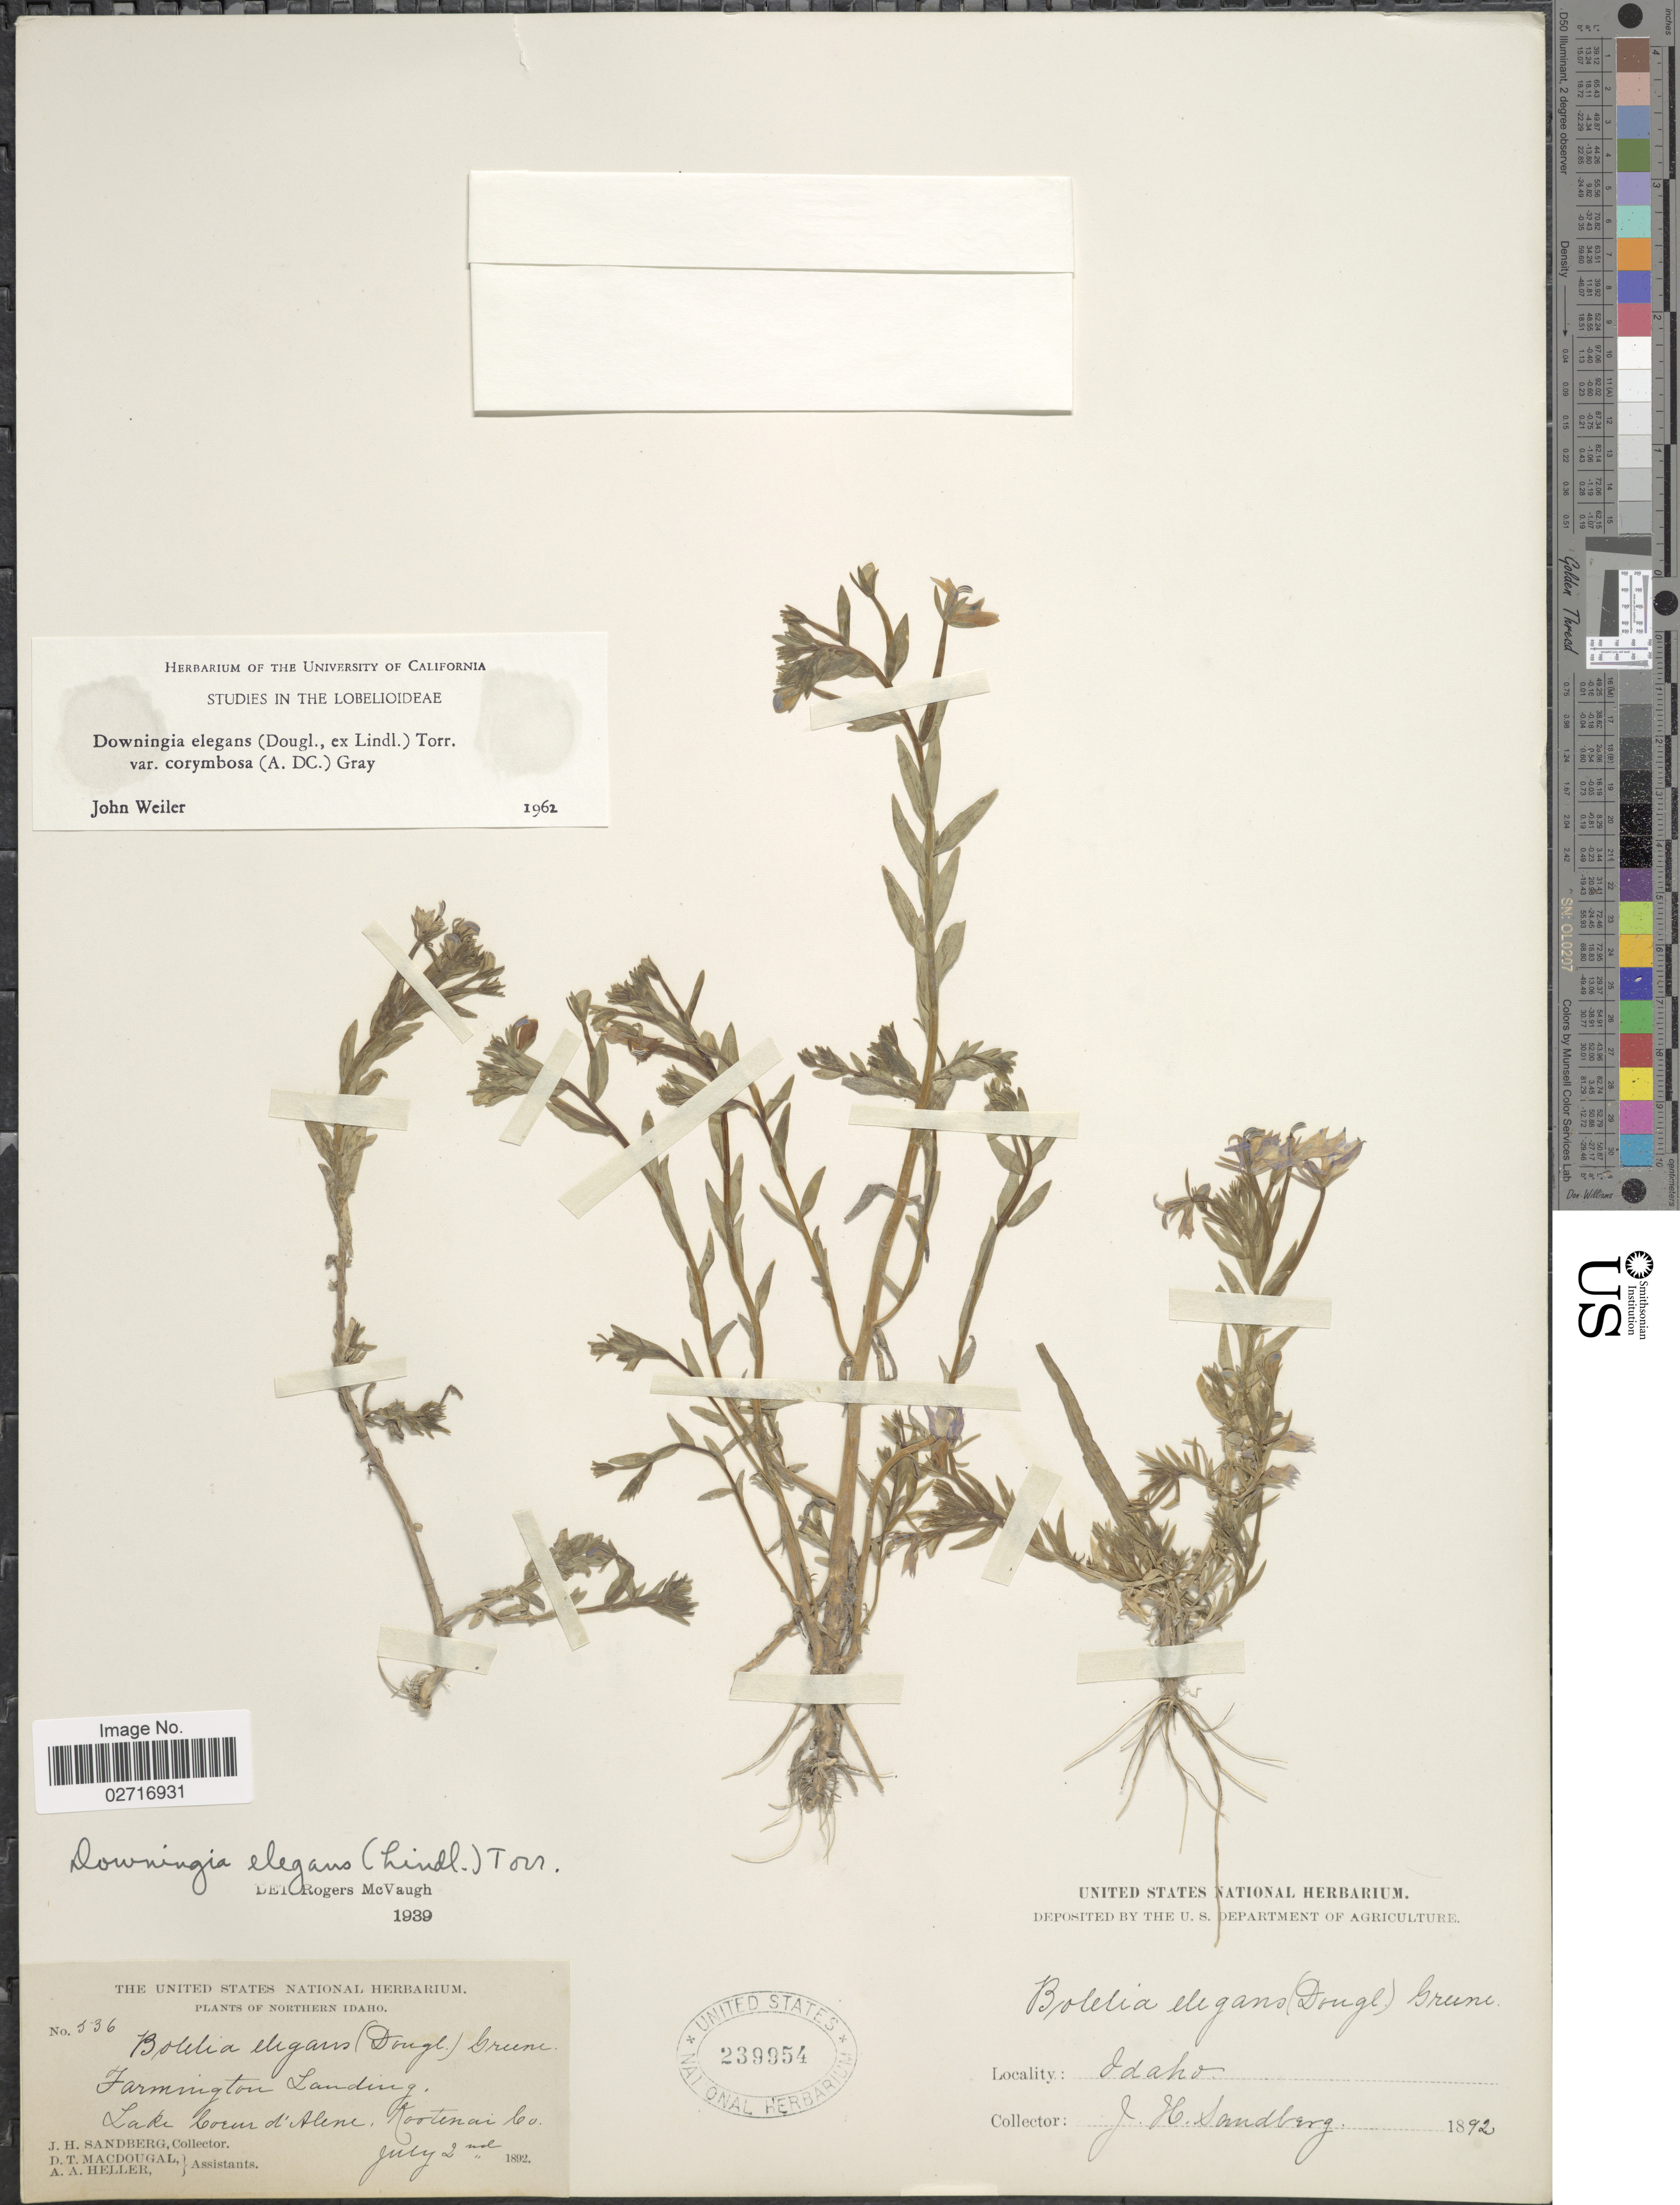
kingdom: Plantae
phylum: Tracheophyta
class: Magnoliopsida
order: Asterales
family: Campanulaceae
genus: Downingia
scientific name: Downingia elegans var. corymbosa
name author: (A. DC.) A. Gray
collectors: J. H. Sandberg, D. T. MacDougal & A. A. Heller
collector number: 536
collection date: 1892-07-02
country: United States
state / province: Idaho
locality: Northern Idaho. Farmington Landing. Lake Coeur d'Alene. Kootenai Co.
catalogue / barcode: US 239954